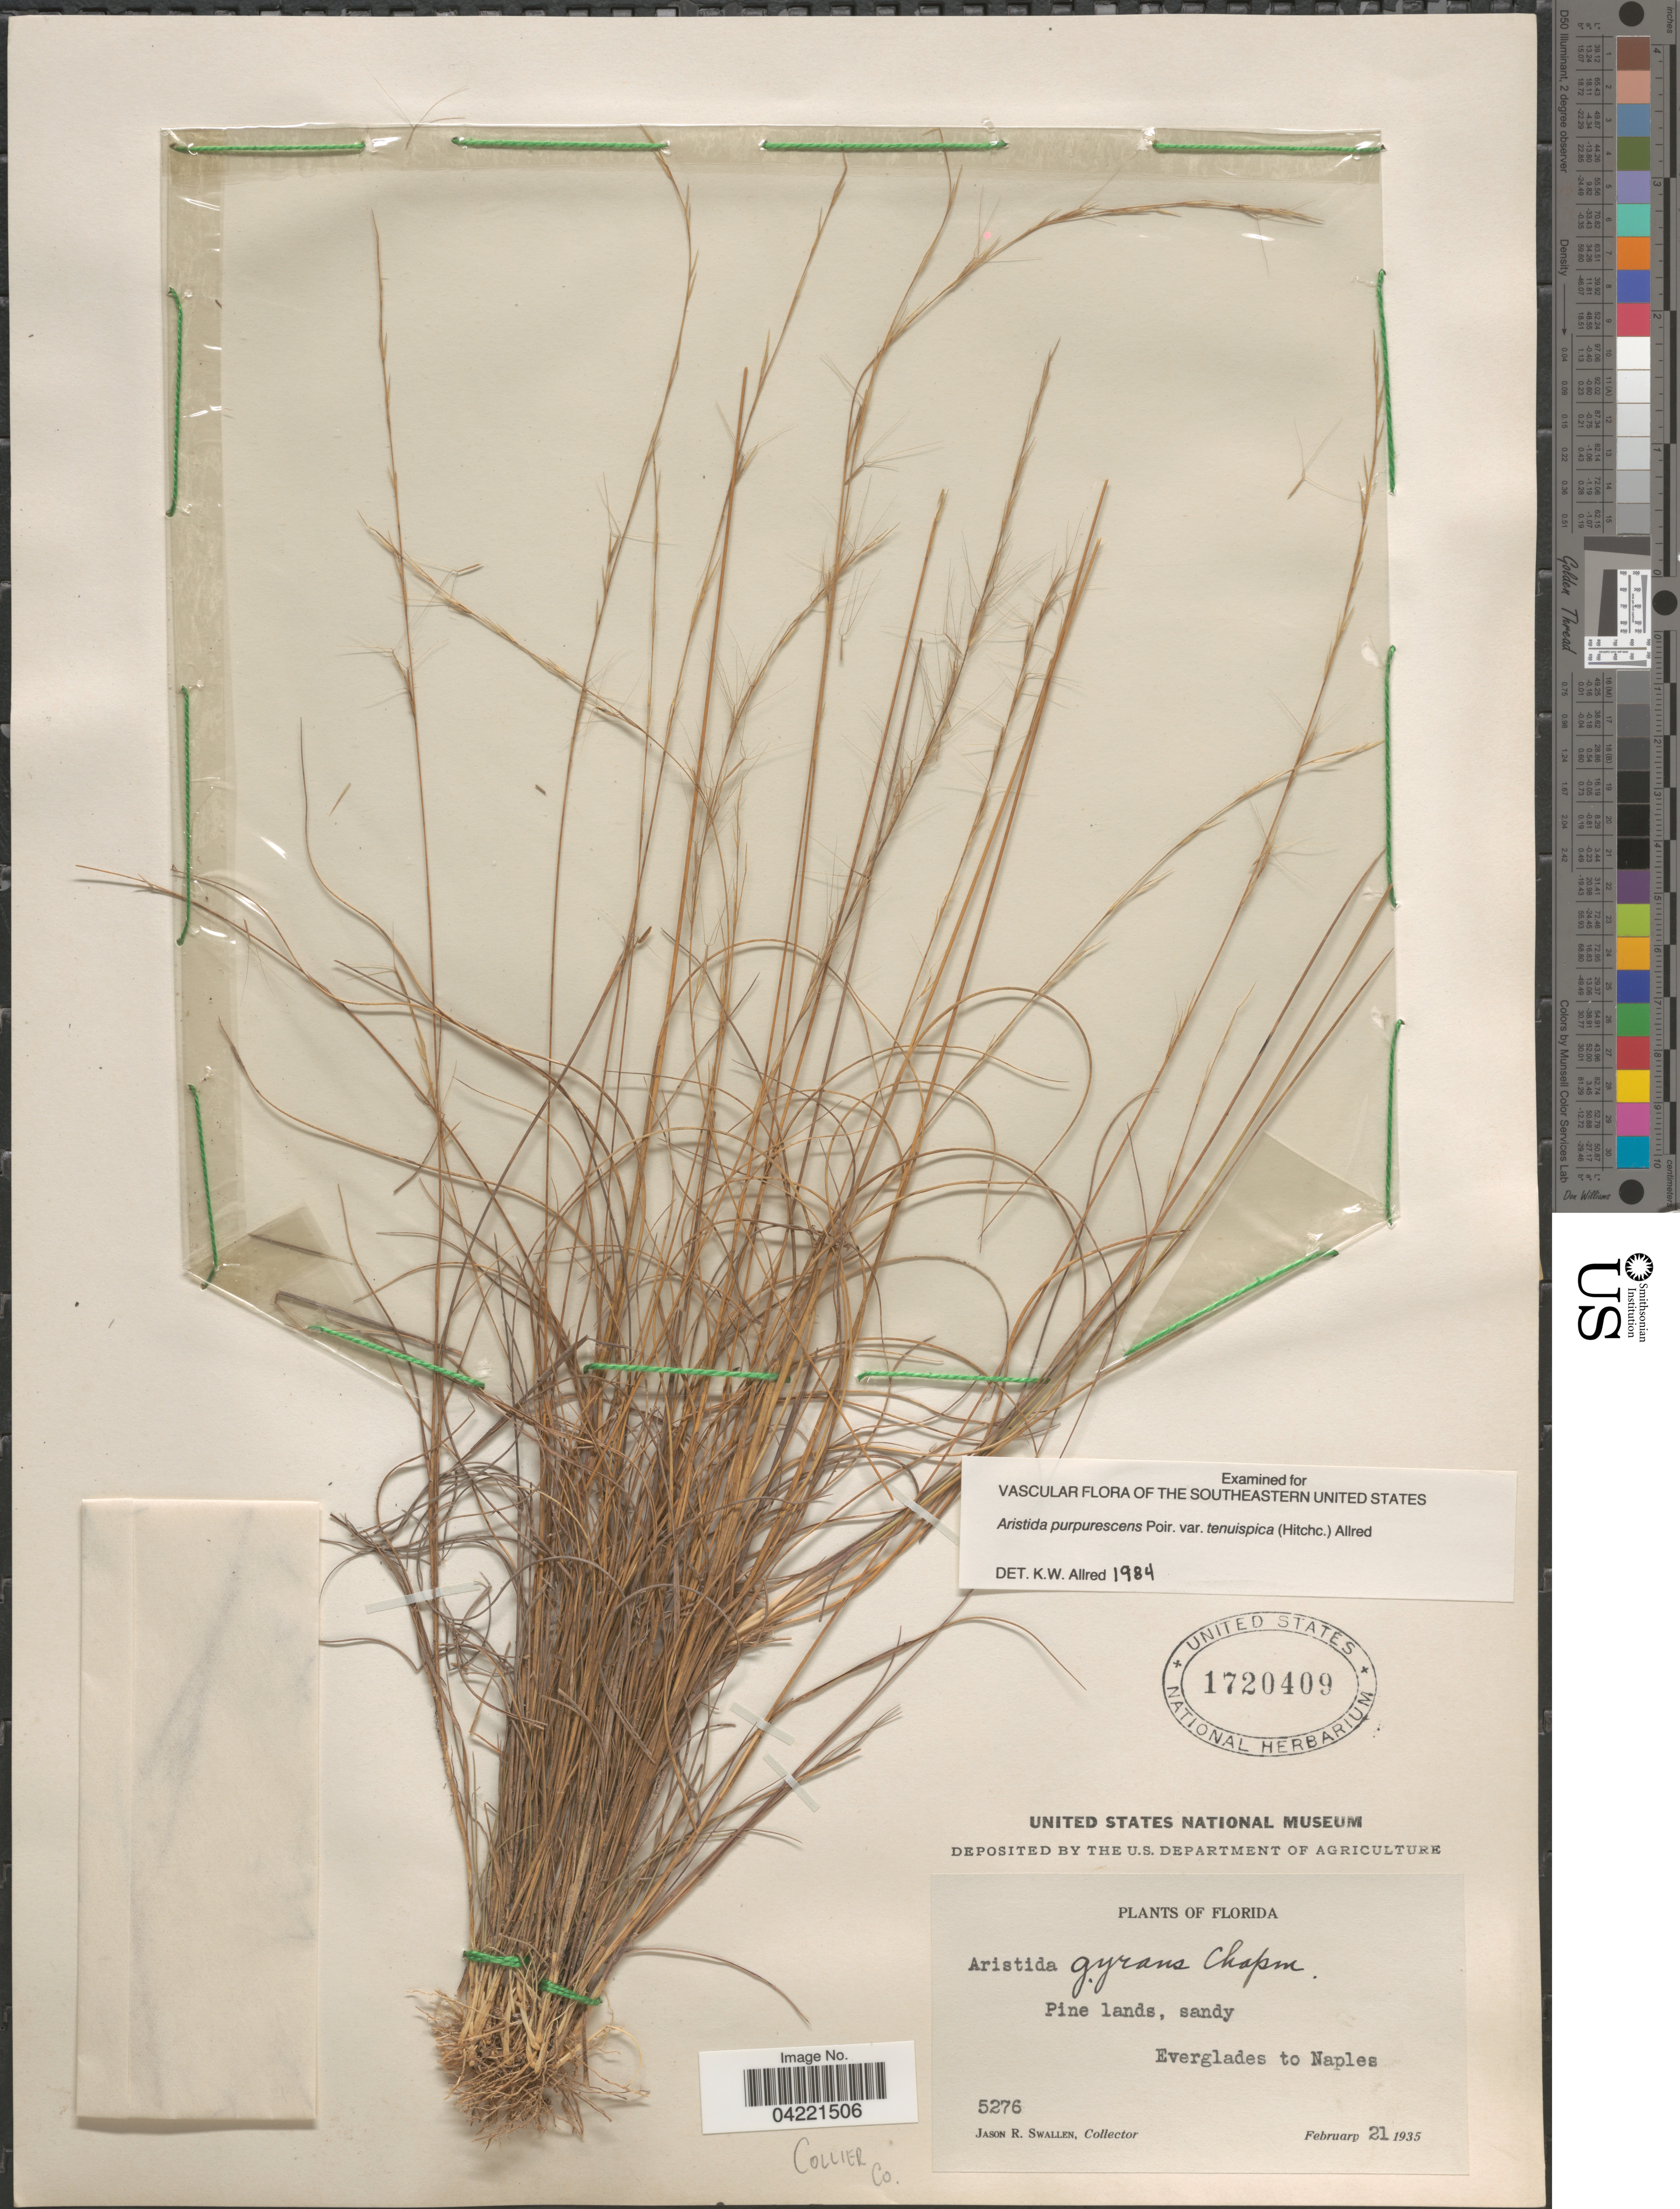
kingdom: Plantae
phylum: Tracheophyta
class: Liliopsida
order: Poales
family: Poaceae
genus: Aristida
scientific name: Aristida purpurascens var. tenuispica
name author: (Hitchc.) Allred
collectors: J. R. Swallen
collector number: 5276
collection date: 1935-02-21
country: United States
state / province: Florida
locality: Everglades to Naples. Collier Co.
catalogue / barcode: US 1720409